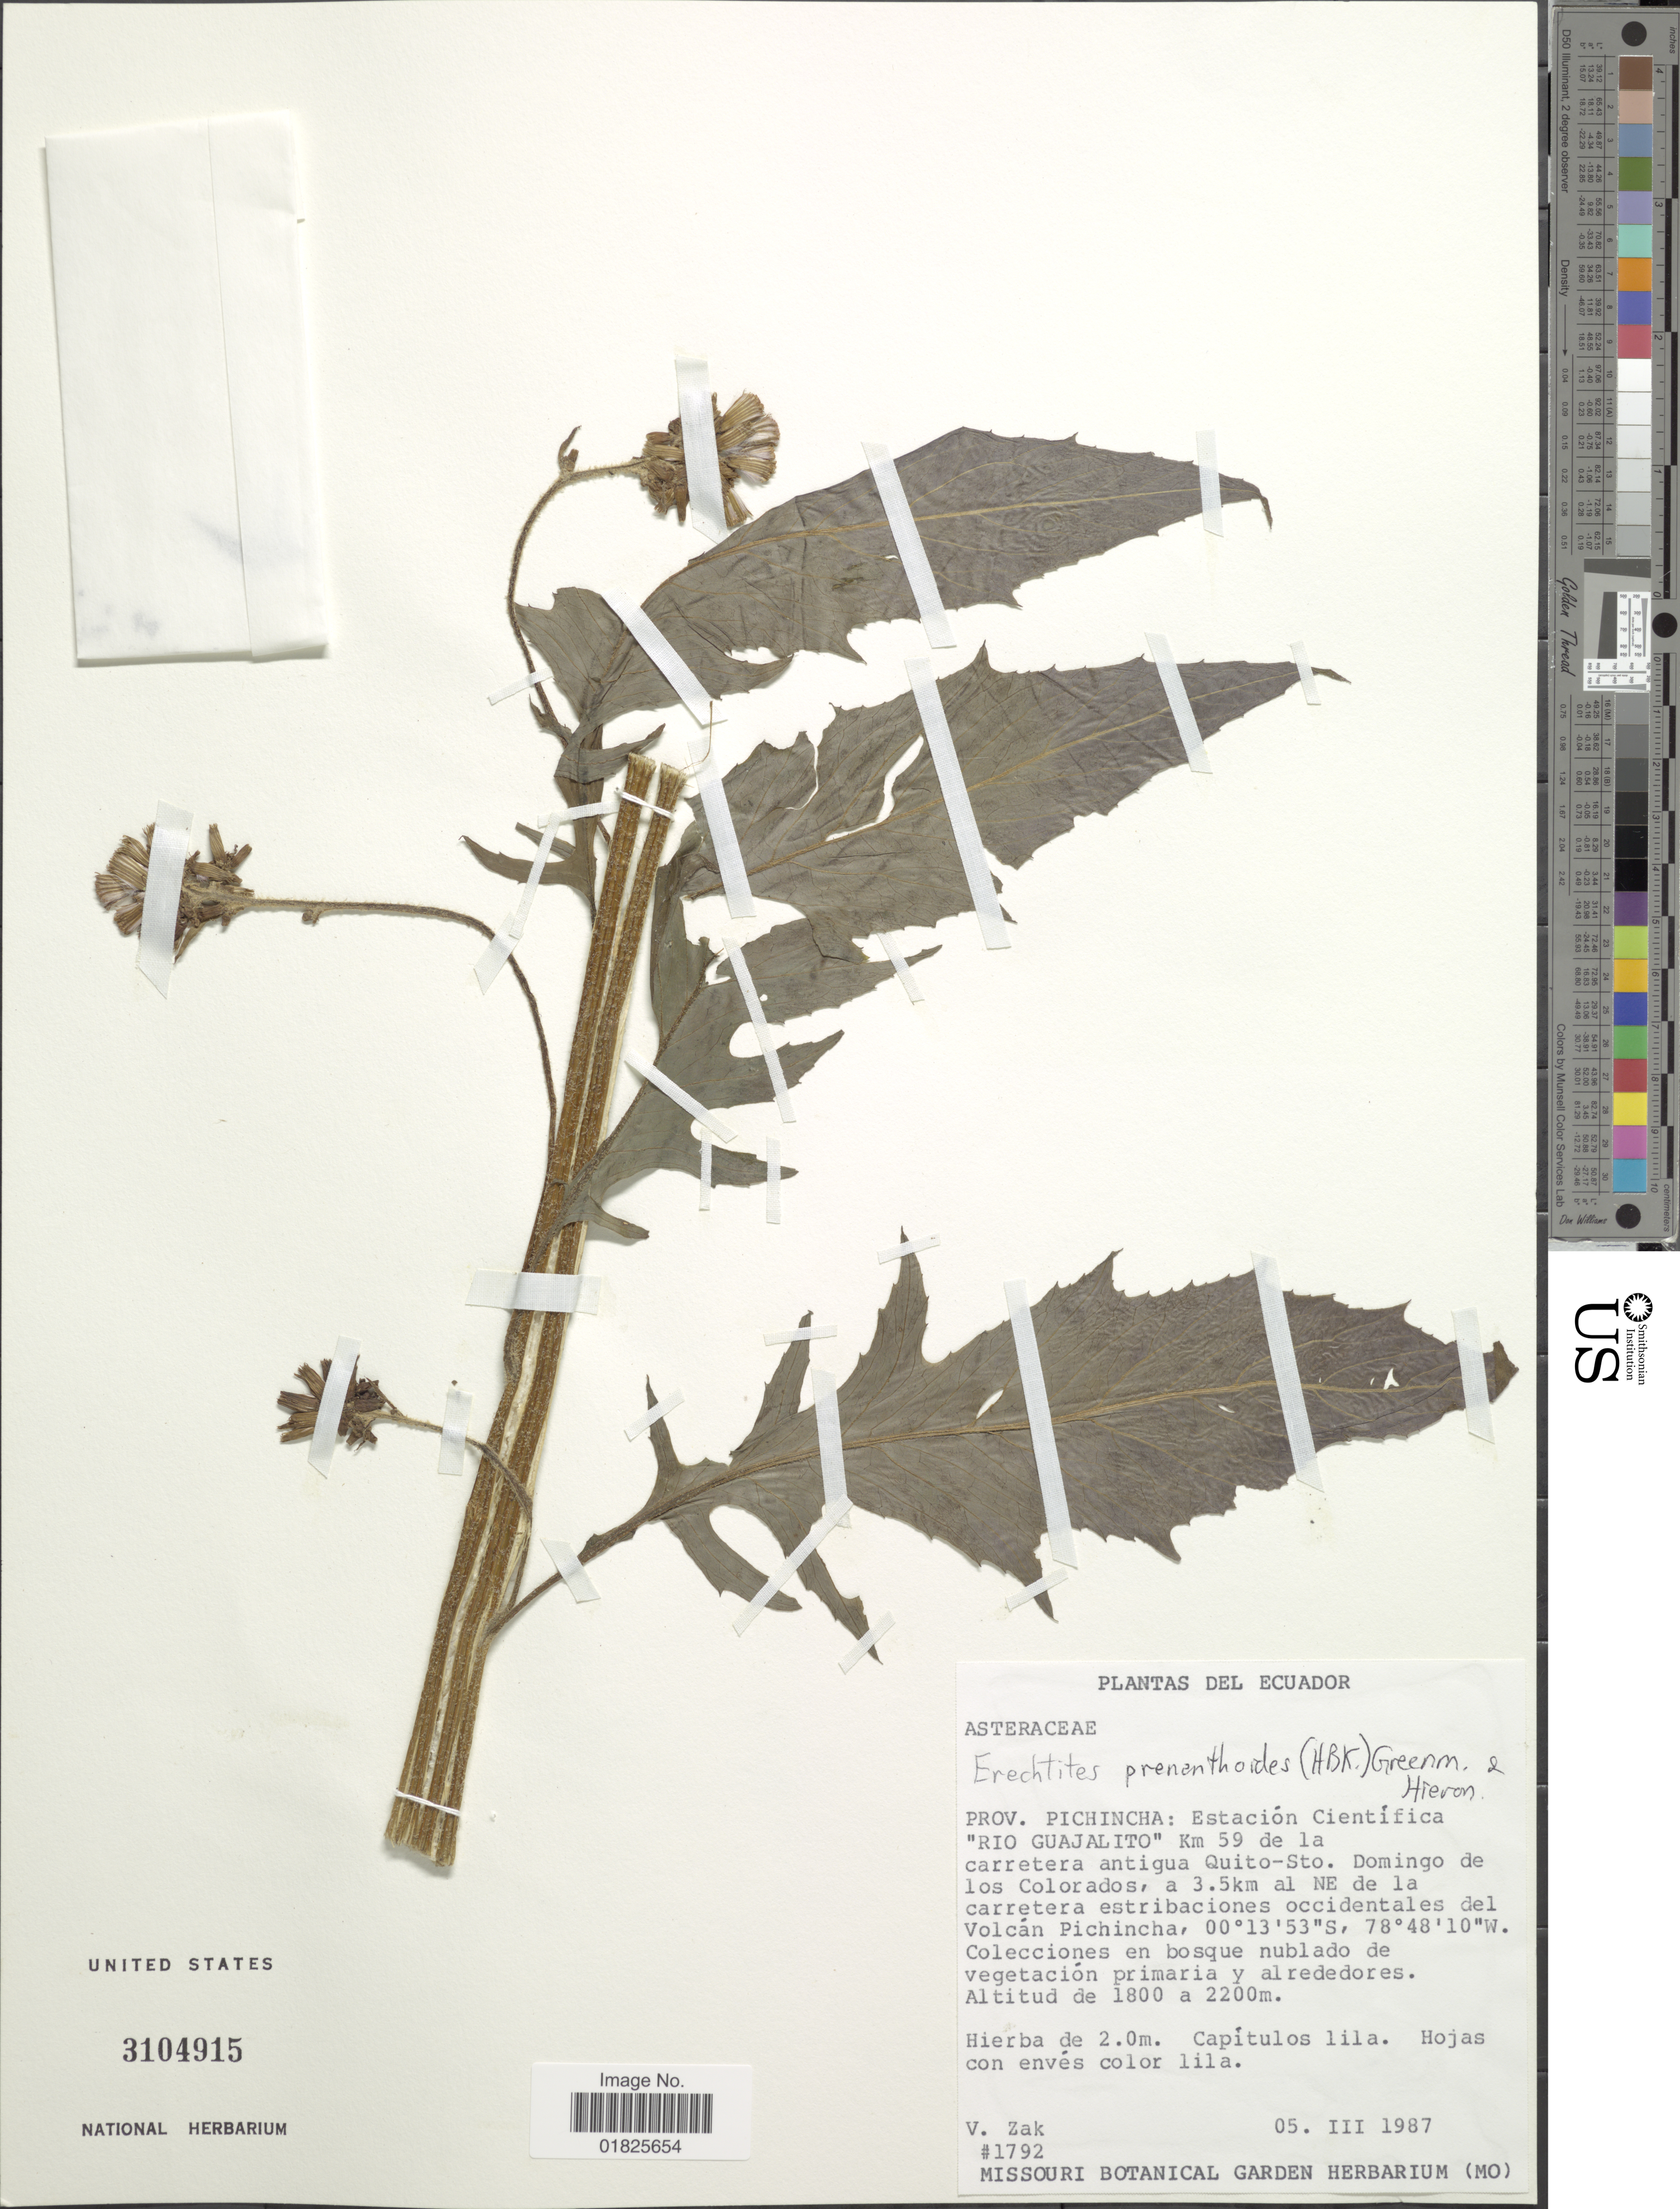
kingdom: Plantae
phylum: Tracheophyta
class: Magnoliopsida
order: Asterales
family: Asteraceae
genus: Erechtites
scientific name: Erechtites prenanthoides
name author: Hook. f.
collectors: V. Zak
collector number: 1792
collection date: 1987-03-05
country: Ecuador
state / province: Pichincha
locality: Estacion Cientifica "Rio Guajalito"Km 59 de la carretera antigua Quito-Sto. Domingo de los Colorados, a 3.5km al NE de la carretera estribaciones occidentales del Volcan Pichincha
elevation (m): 1800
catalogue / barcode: US 3104915